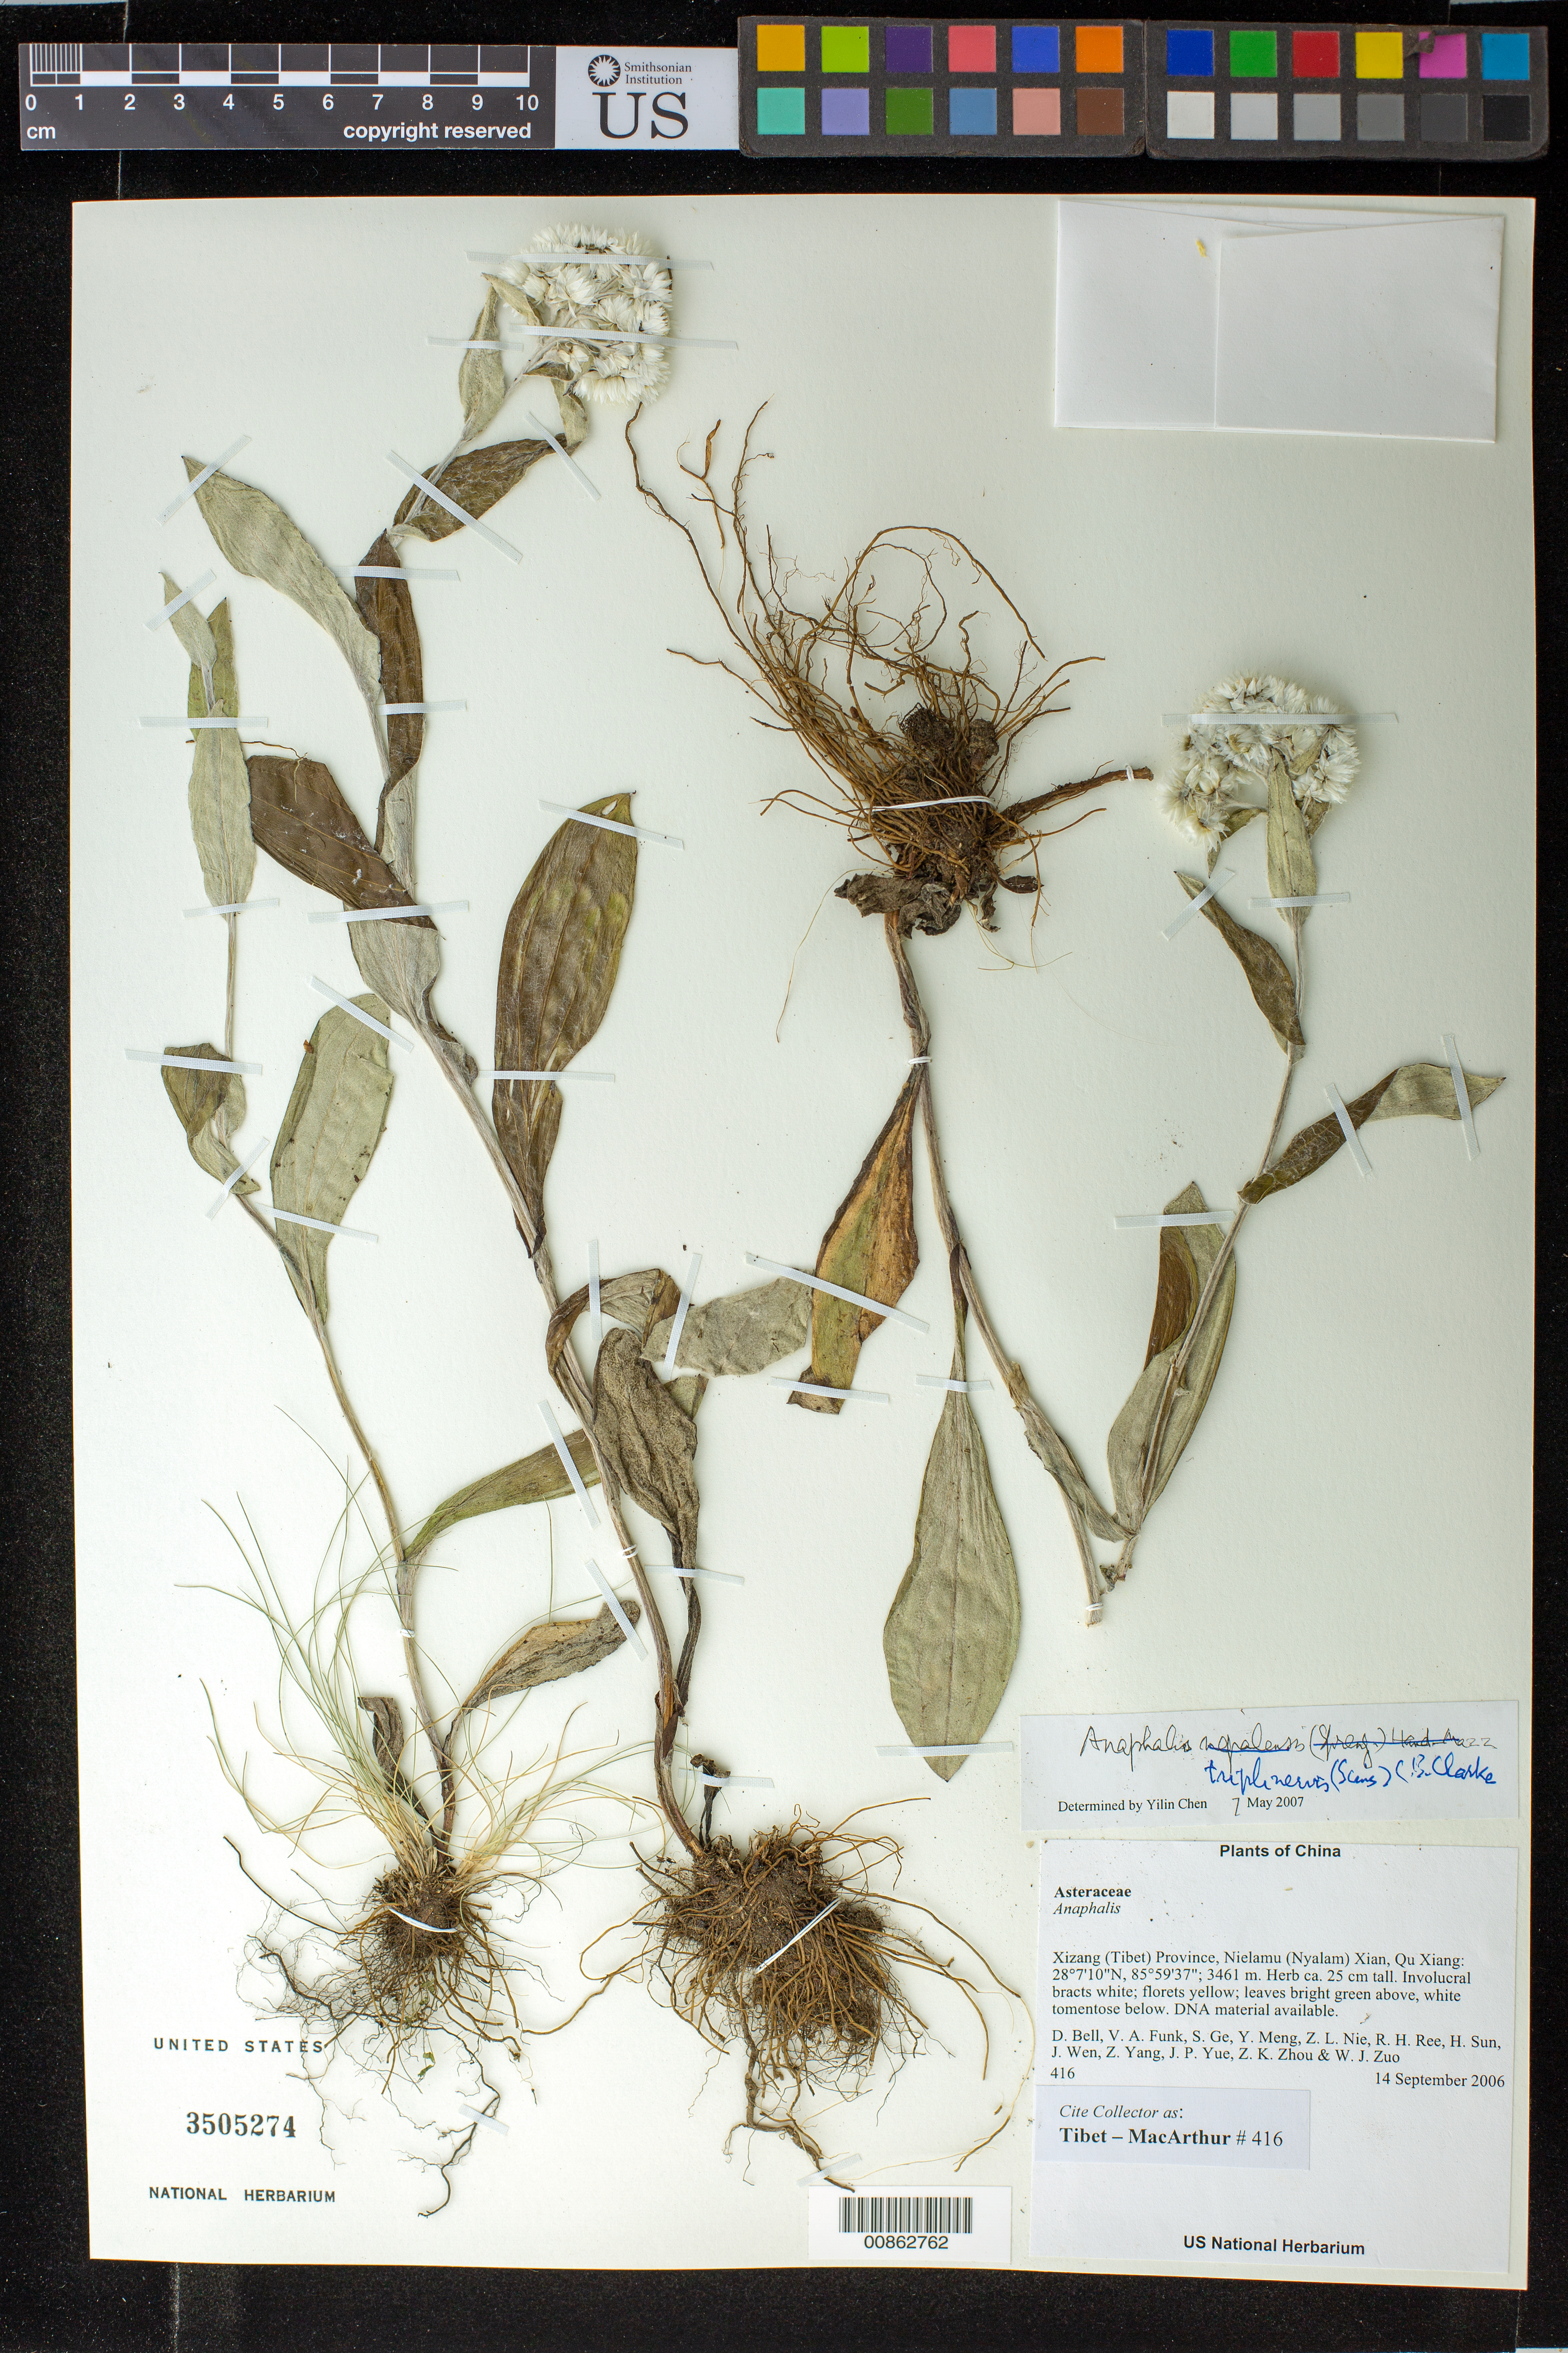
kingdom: Plantae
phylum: Tracheophyta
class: Magnoliopsida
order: Asterales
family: Asteraceae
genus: Anaphalis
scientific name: Anaphalis triplinervis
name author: (Sims) C.B. Clarke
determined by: Yilin Chen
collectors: Tibet-MacArthur, D. A. Bell, V. Funk, S. Ge, Y. Meng, Z. Nie, R. Ree, H. Sun, J. Wen, Z. Yang, J. Yue, Z. Zhou & W. Zuo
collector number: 416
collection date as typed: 14 Sep 2006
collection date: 2006-09-14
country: China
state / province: Xizang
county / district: Nielamu (Nyalam) Xian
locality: Qu Xiang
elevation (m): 3461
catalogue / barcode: US 3505274